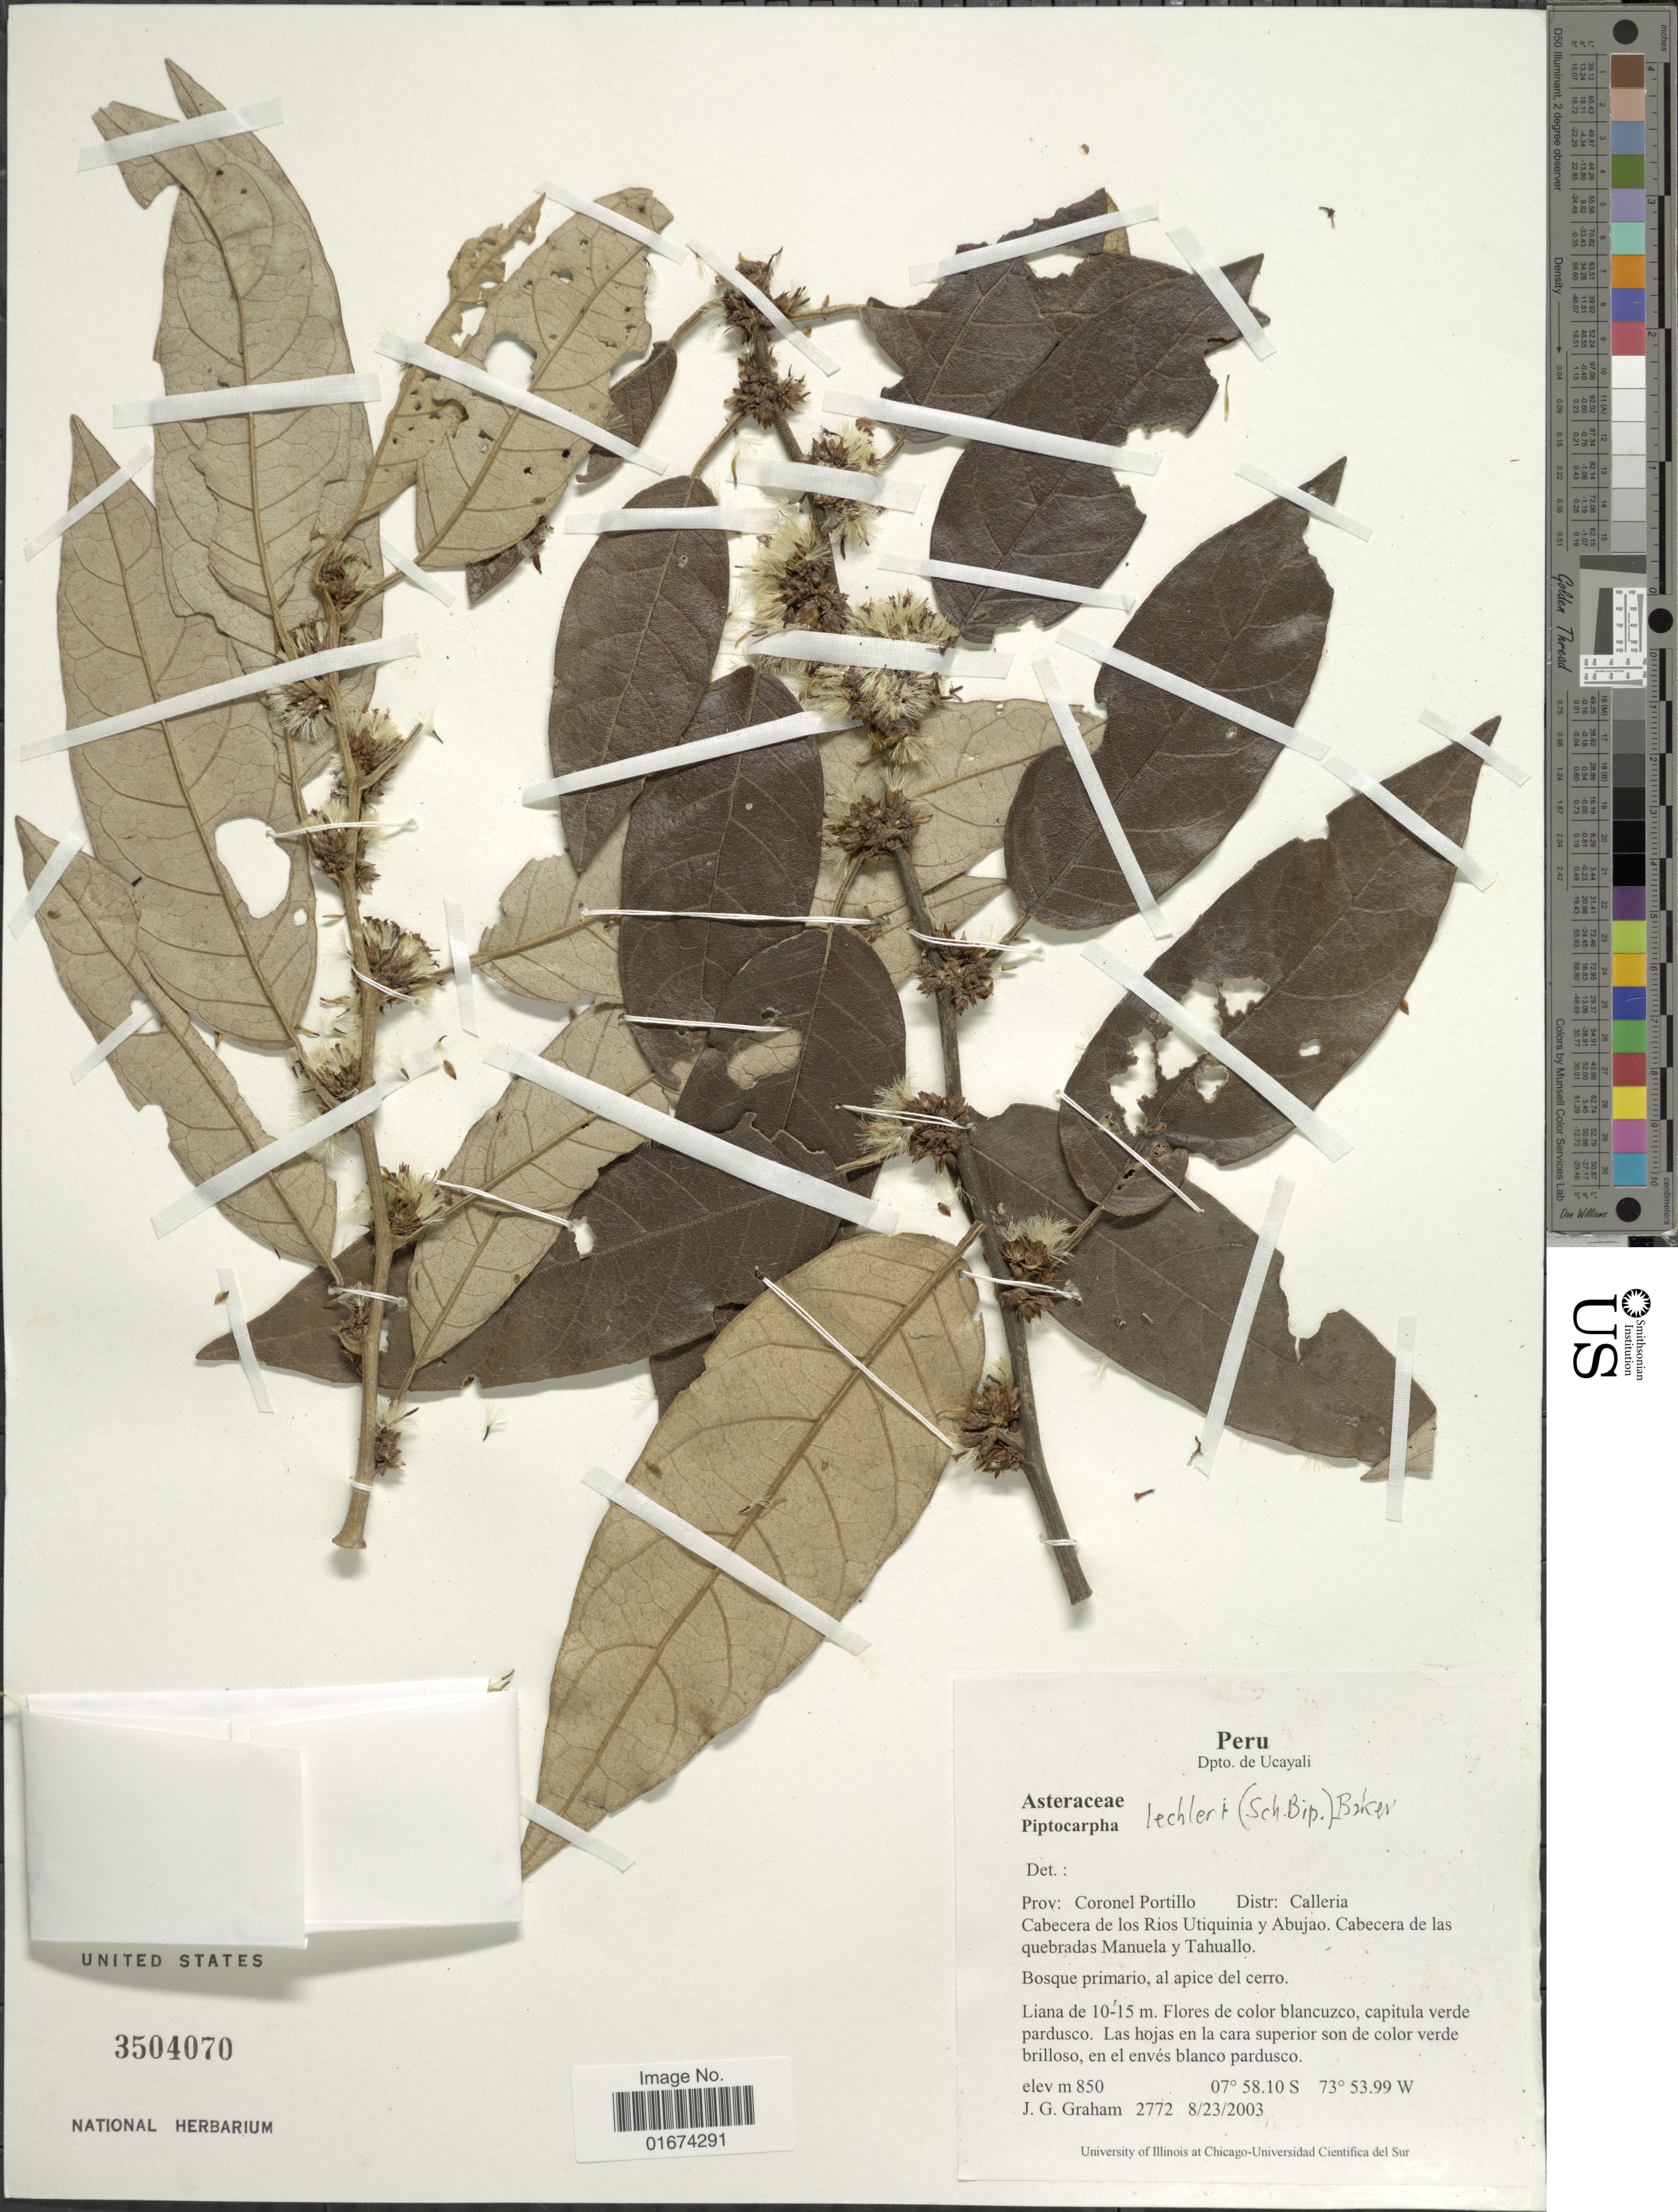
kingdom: Plantae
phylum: Tracheophyta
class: Magnoliopsida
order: Asterales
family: Asteraceae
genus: Piptocarpha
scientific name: Piptocarpha lechleri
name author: (Sch. Bip.) Baker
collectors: J. Graham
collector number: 2772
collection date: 2003-08-23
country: Peru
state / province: Ucayali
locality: Dpto. de Ucayali, Prov. Coronel Portillo, Distr: Calleria, Cabecera de los Rios Utiquinia y Abujao. Cabecera de las quebradas Manuela y Tahuallo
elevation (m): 850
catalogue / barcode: US 3504070